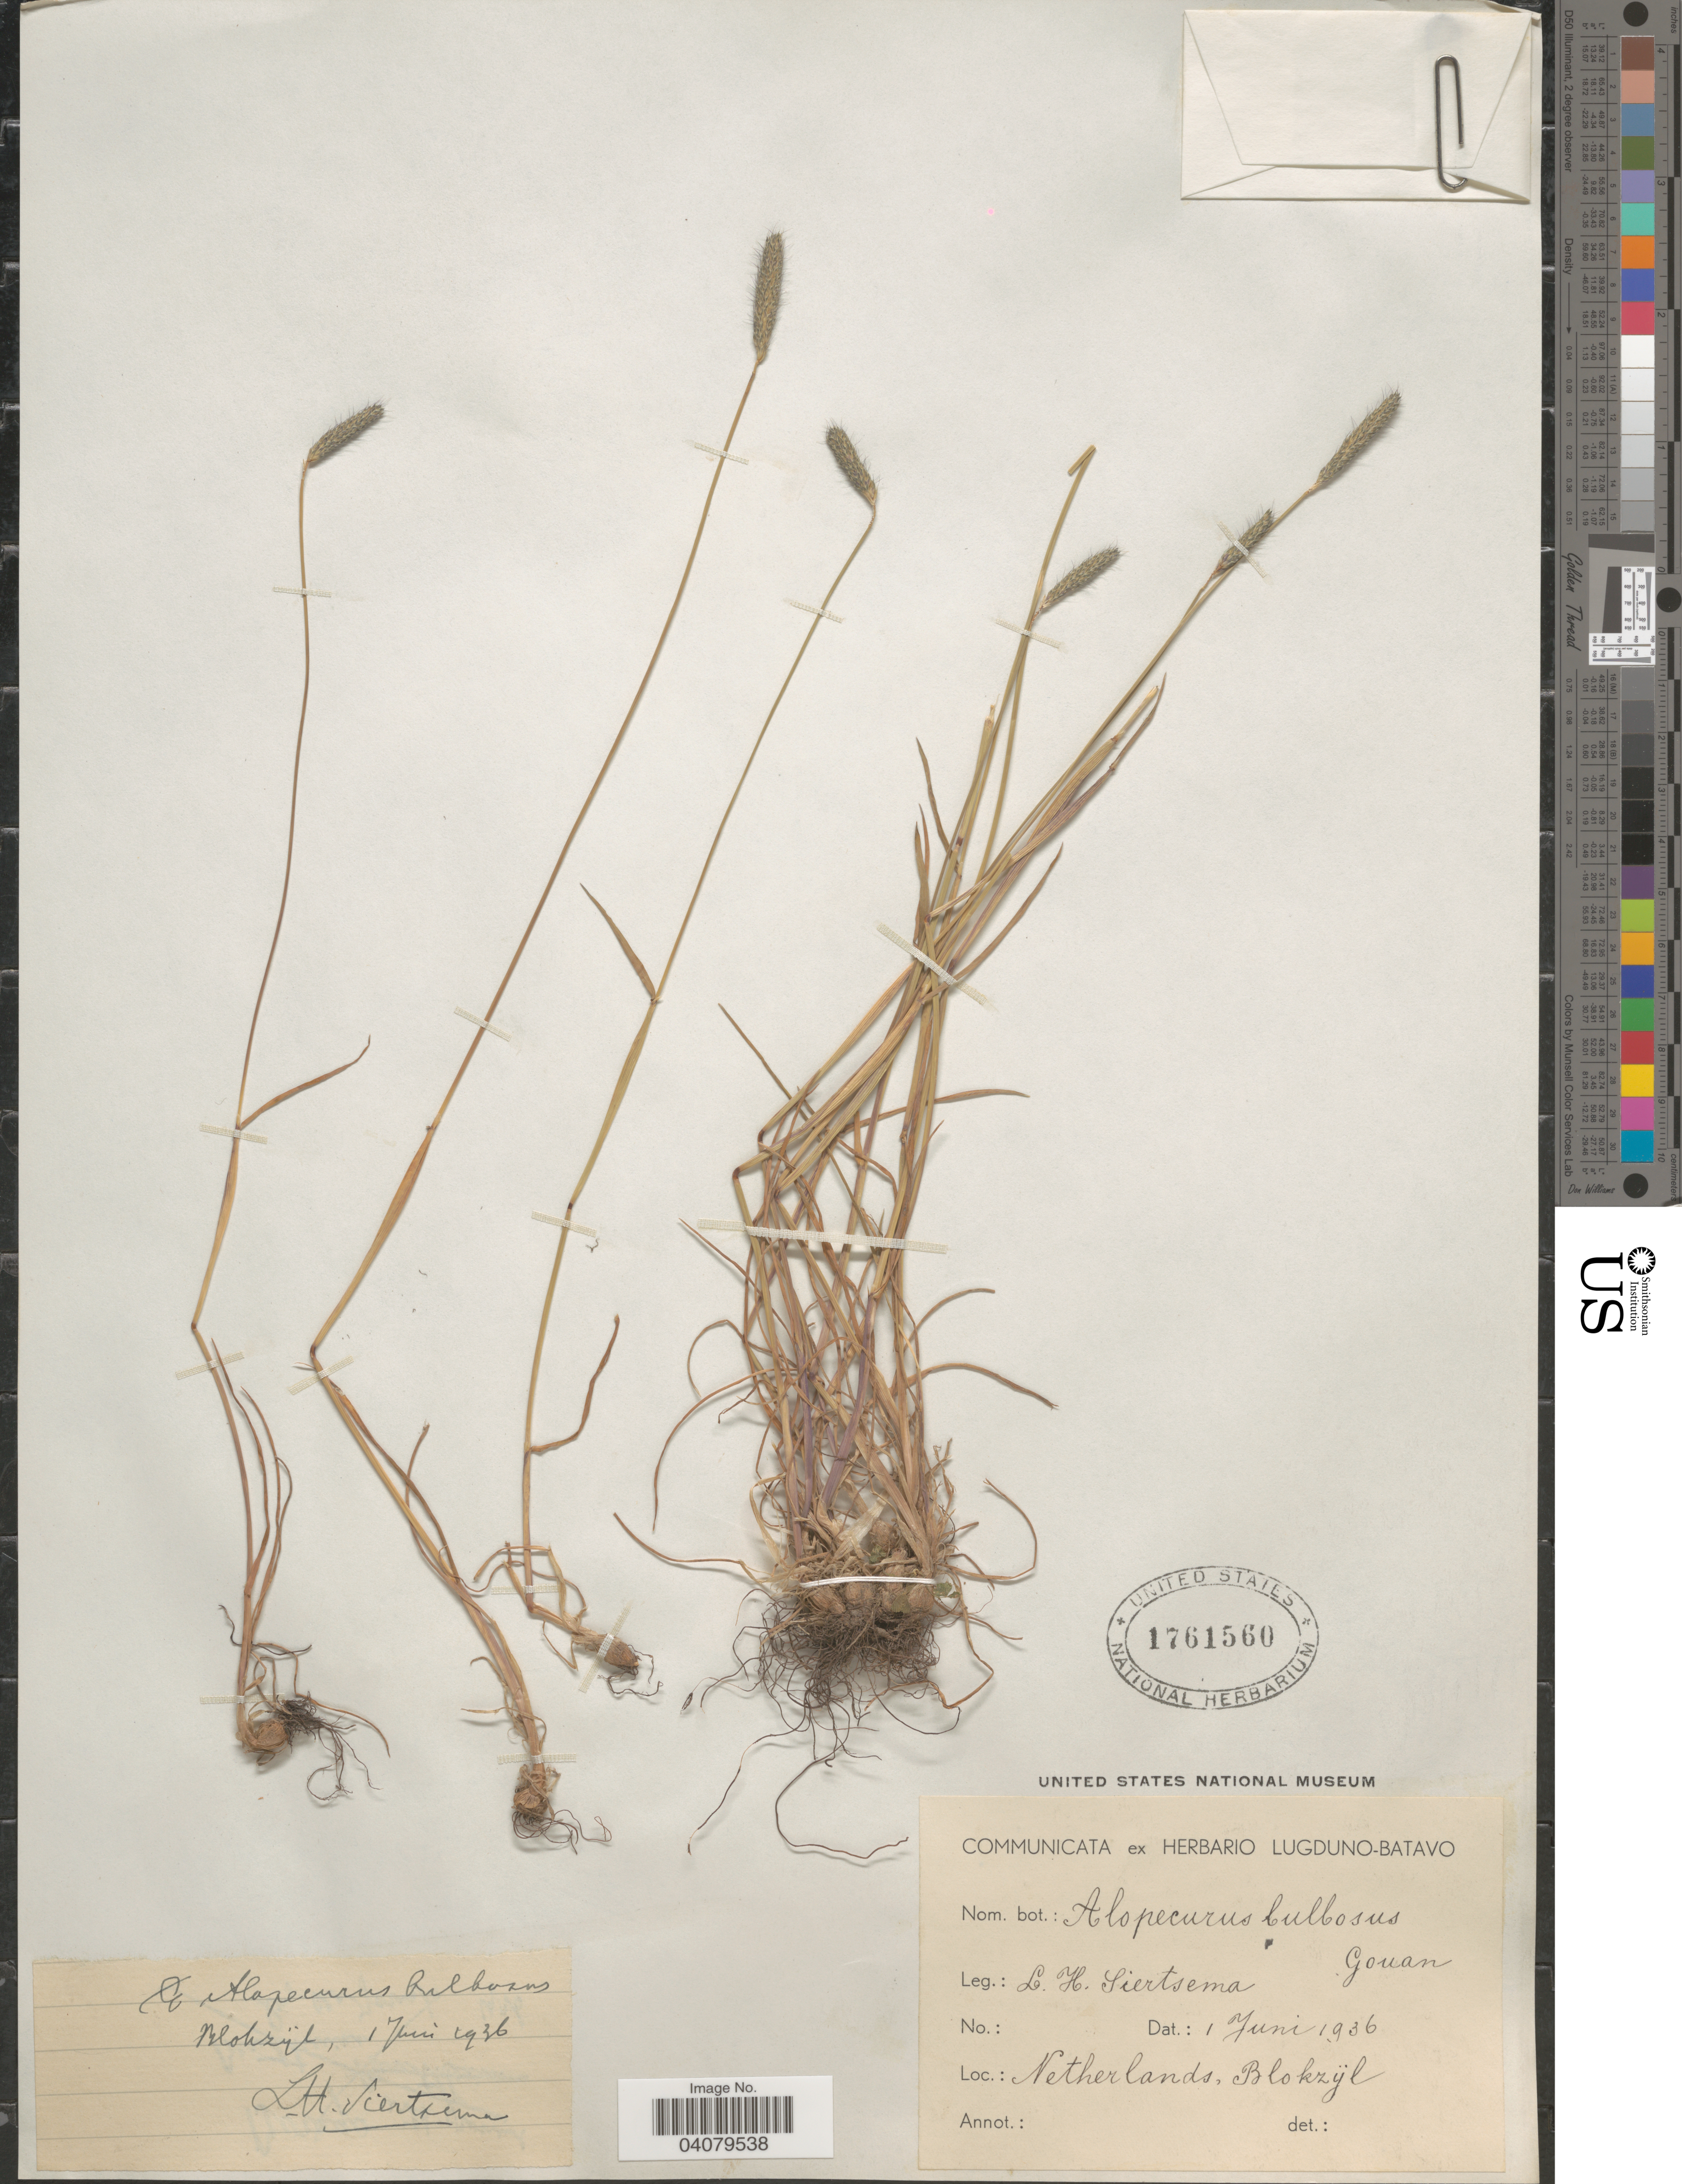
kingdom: Plantae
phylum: Tracheophyta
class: Liliopsida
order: Poales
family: Poaceae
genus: Alopecurus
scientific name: Alopecurus bulbosus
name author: Gouan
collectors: L. Siertsema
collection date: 1936-06-01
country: Netherlands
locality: Blokzijl.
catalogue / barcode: US 1761560